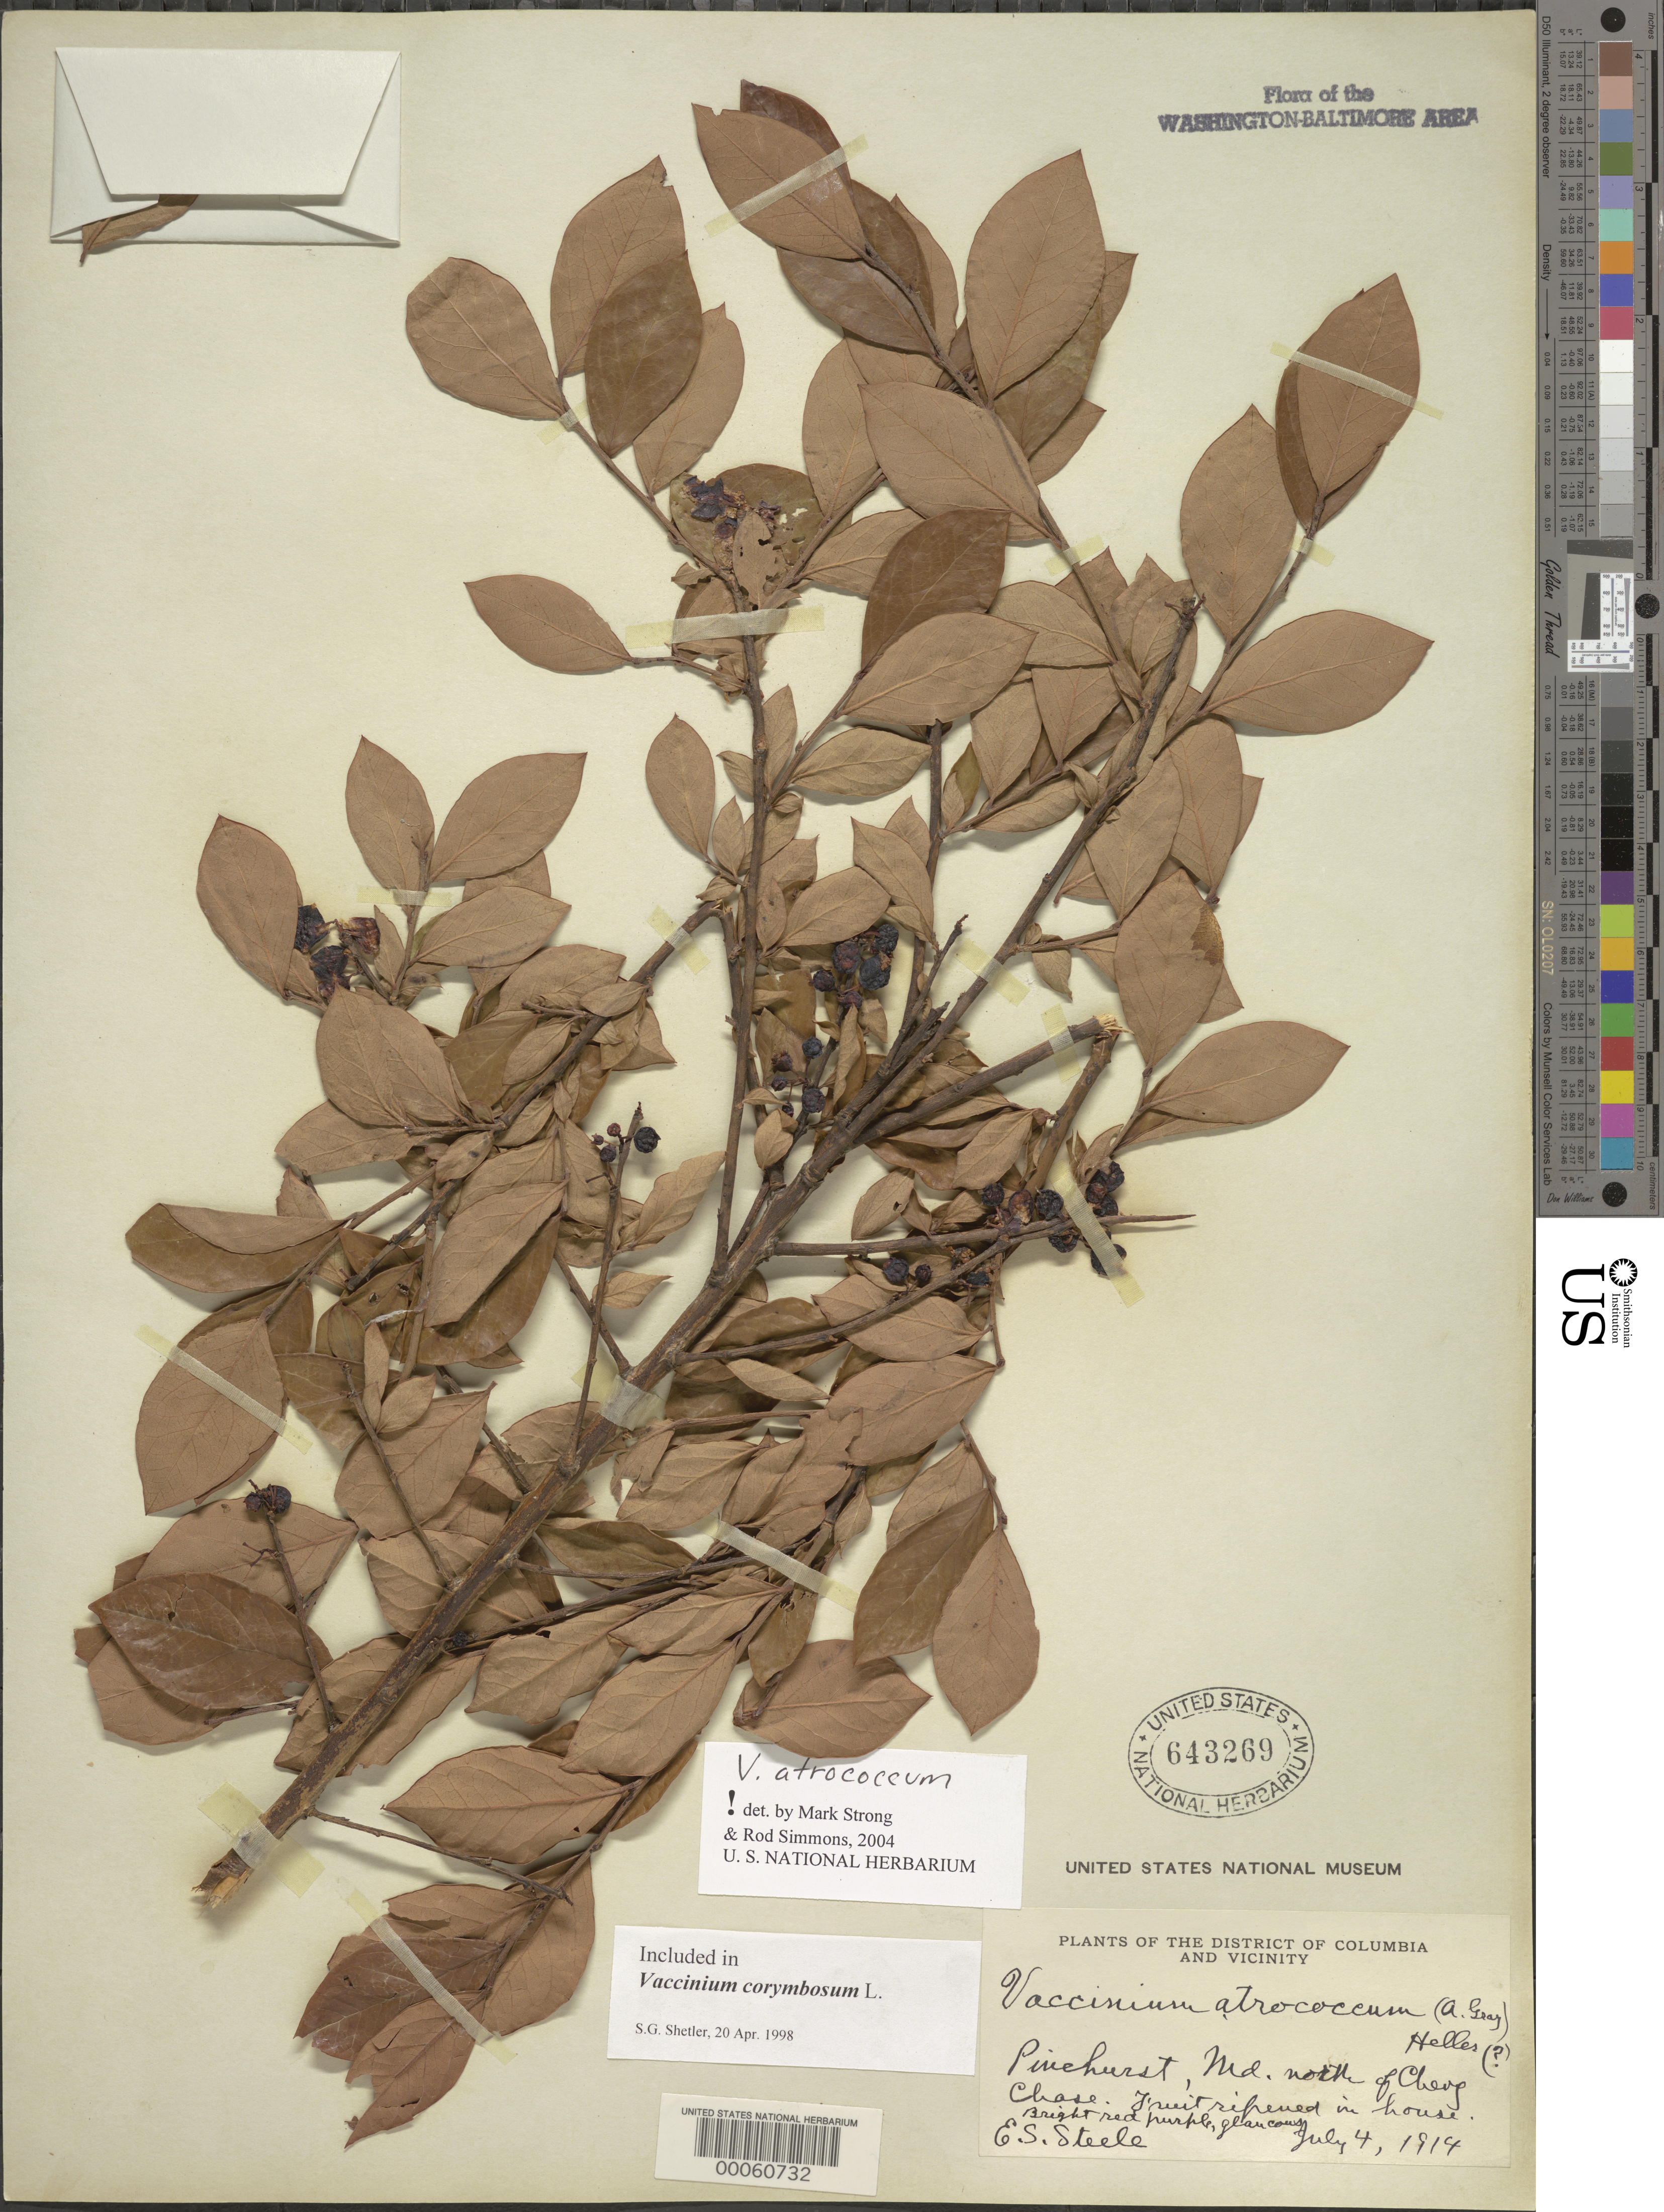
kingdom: Plantae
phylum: Tracheophyta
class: Magnoliopsida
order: Ericales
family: Ericaceae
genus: Vaccinium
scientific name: Vaccinium corymbosum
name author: L.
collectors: E. Steele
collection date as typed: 04 Jul 1914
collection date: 1914-07-04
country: United States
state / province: Maryland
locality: Pinehurst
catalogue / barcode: US 643269